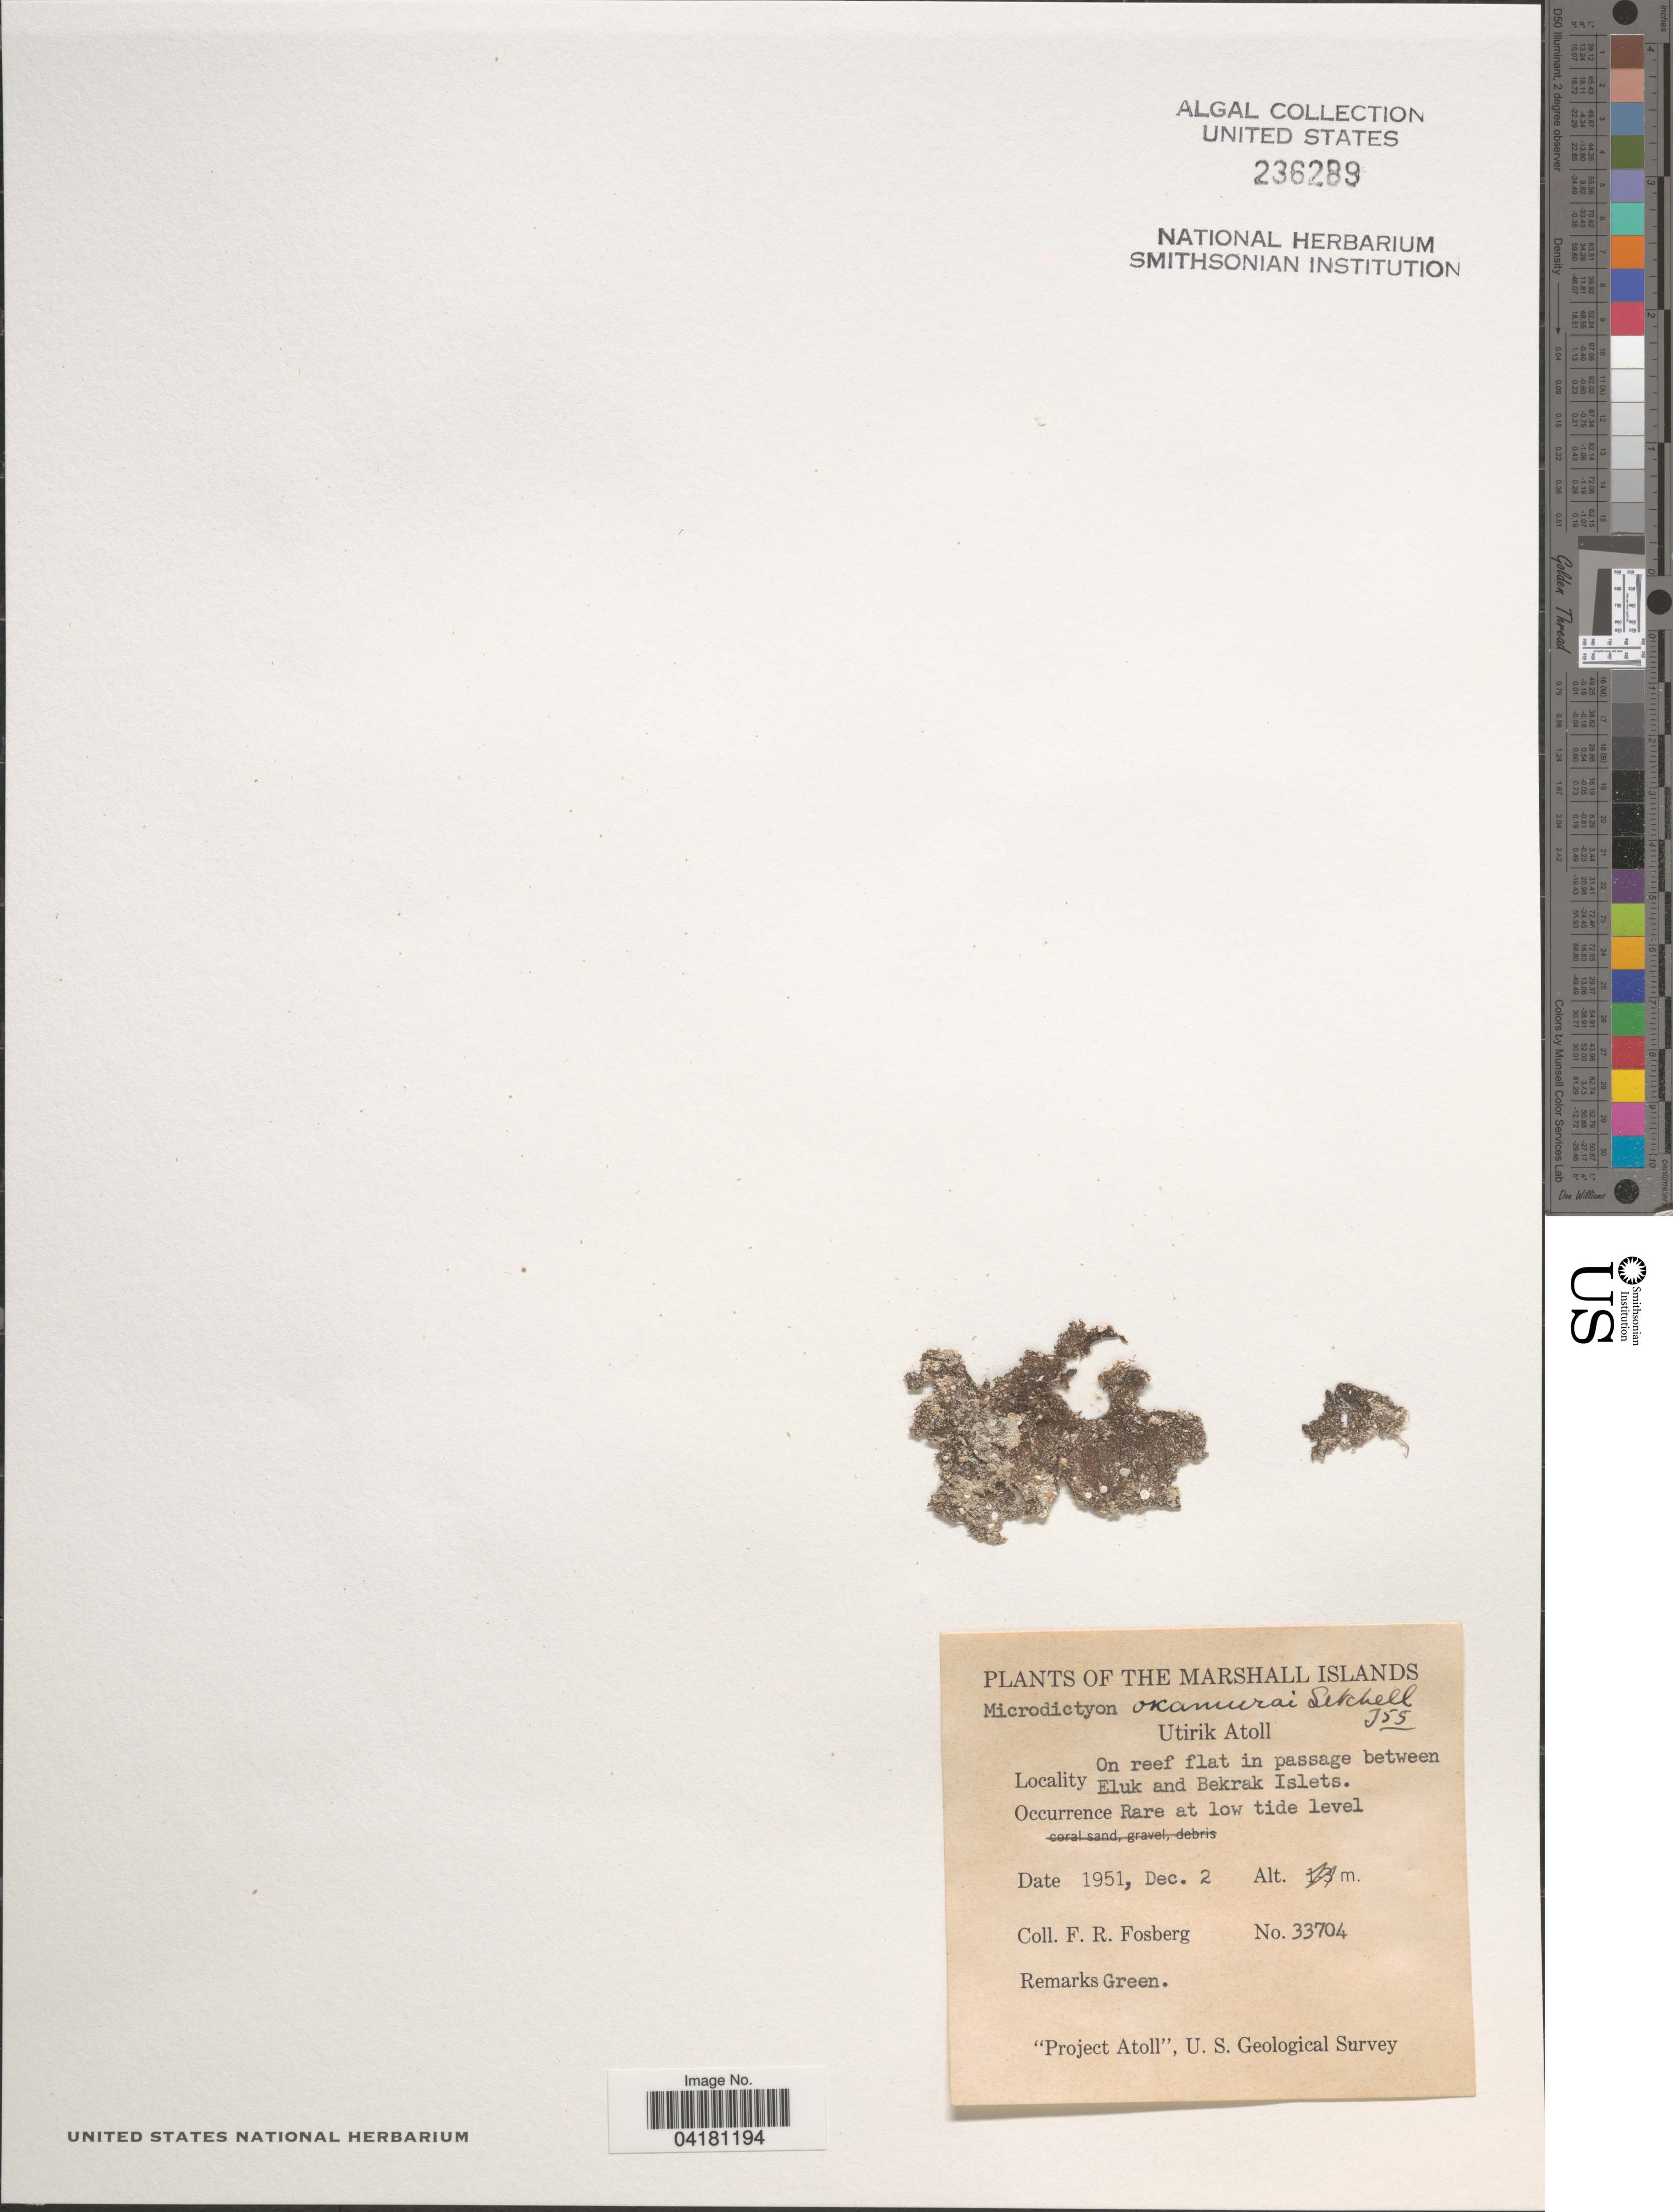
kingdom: Plantae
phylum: Chlorophyta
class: Ulvophyceae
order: Cladophorales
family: Anadyomenaceae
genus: Microdictyon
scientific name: Microdictyon okamurae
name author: Setch.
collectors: F. R. Fosberg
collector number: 33704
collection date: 1951-12-02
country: Marshall Islands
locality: Utirik Atoll. On reef flat in passage between Eluk and Bekrak Islets. "Project Atoll", U. S. Geological Survey.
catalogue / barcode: US 236289